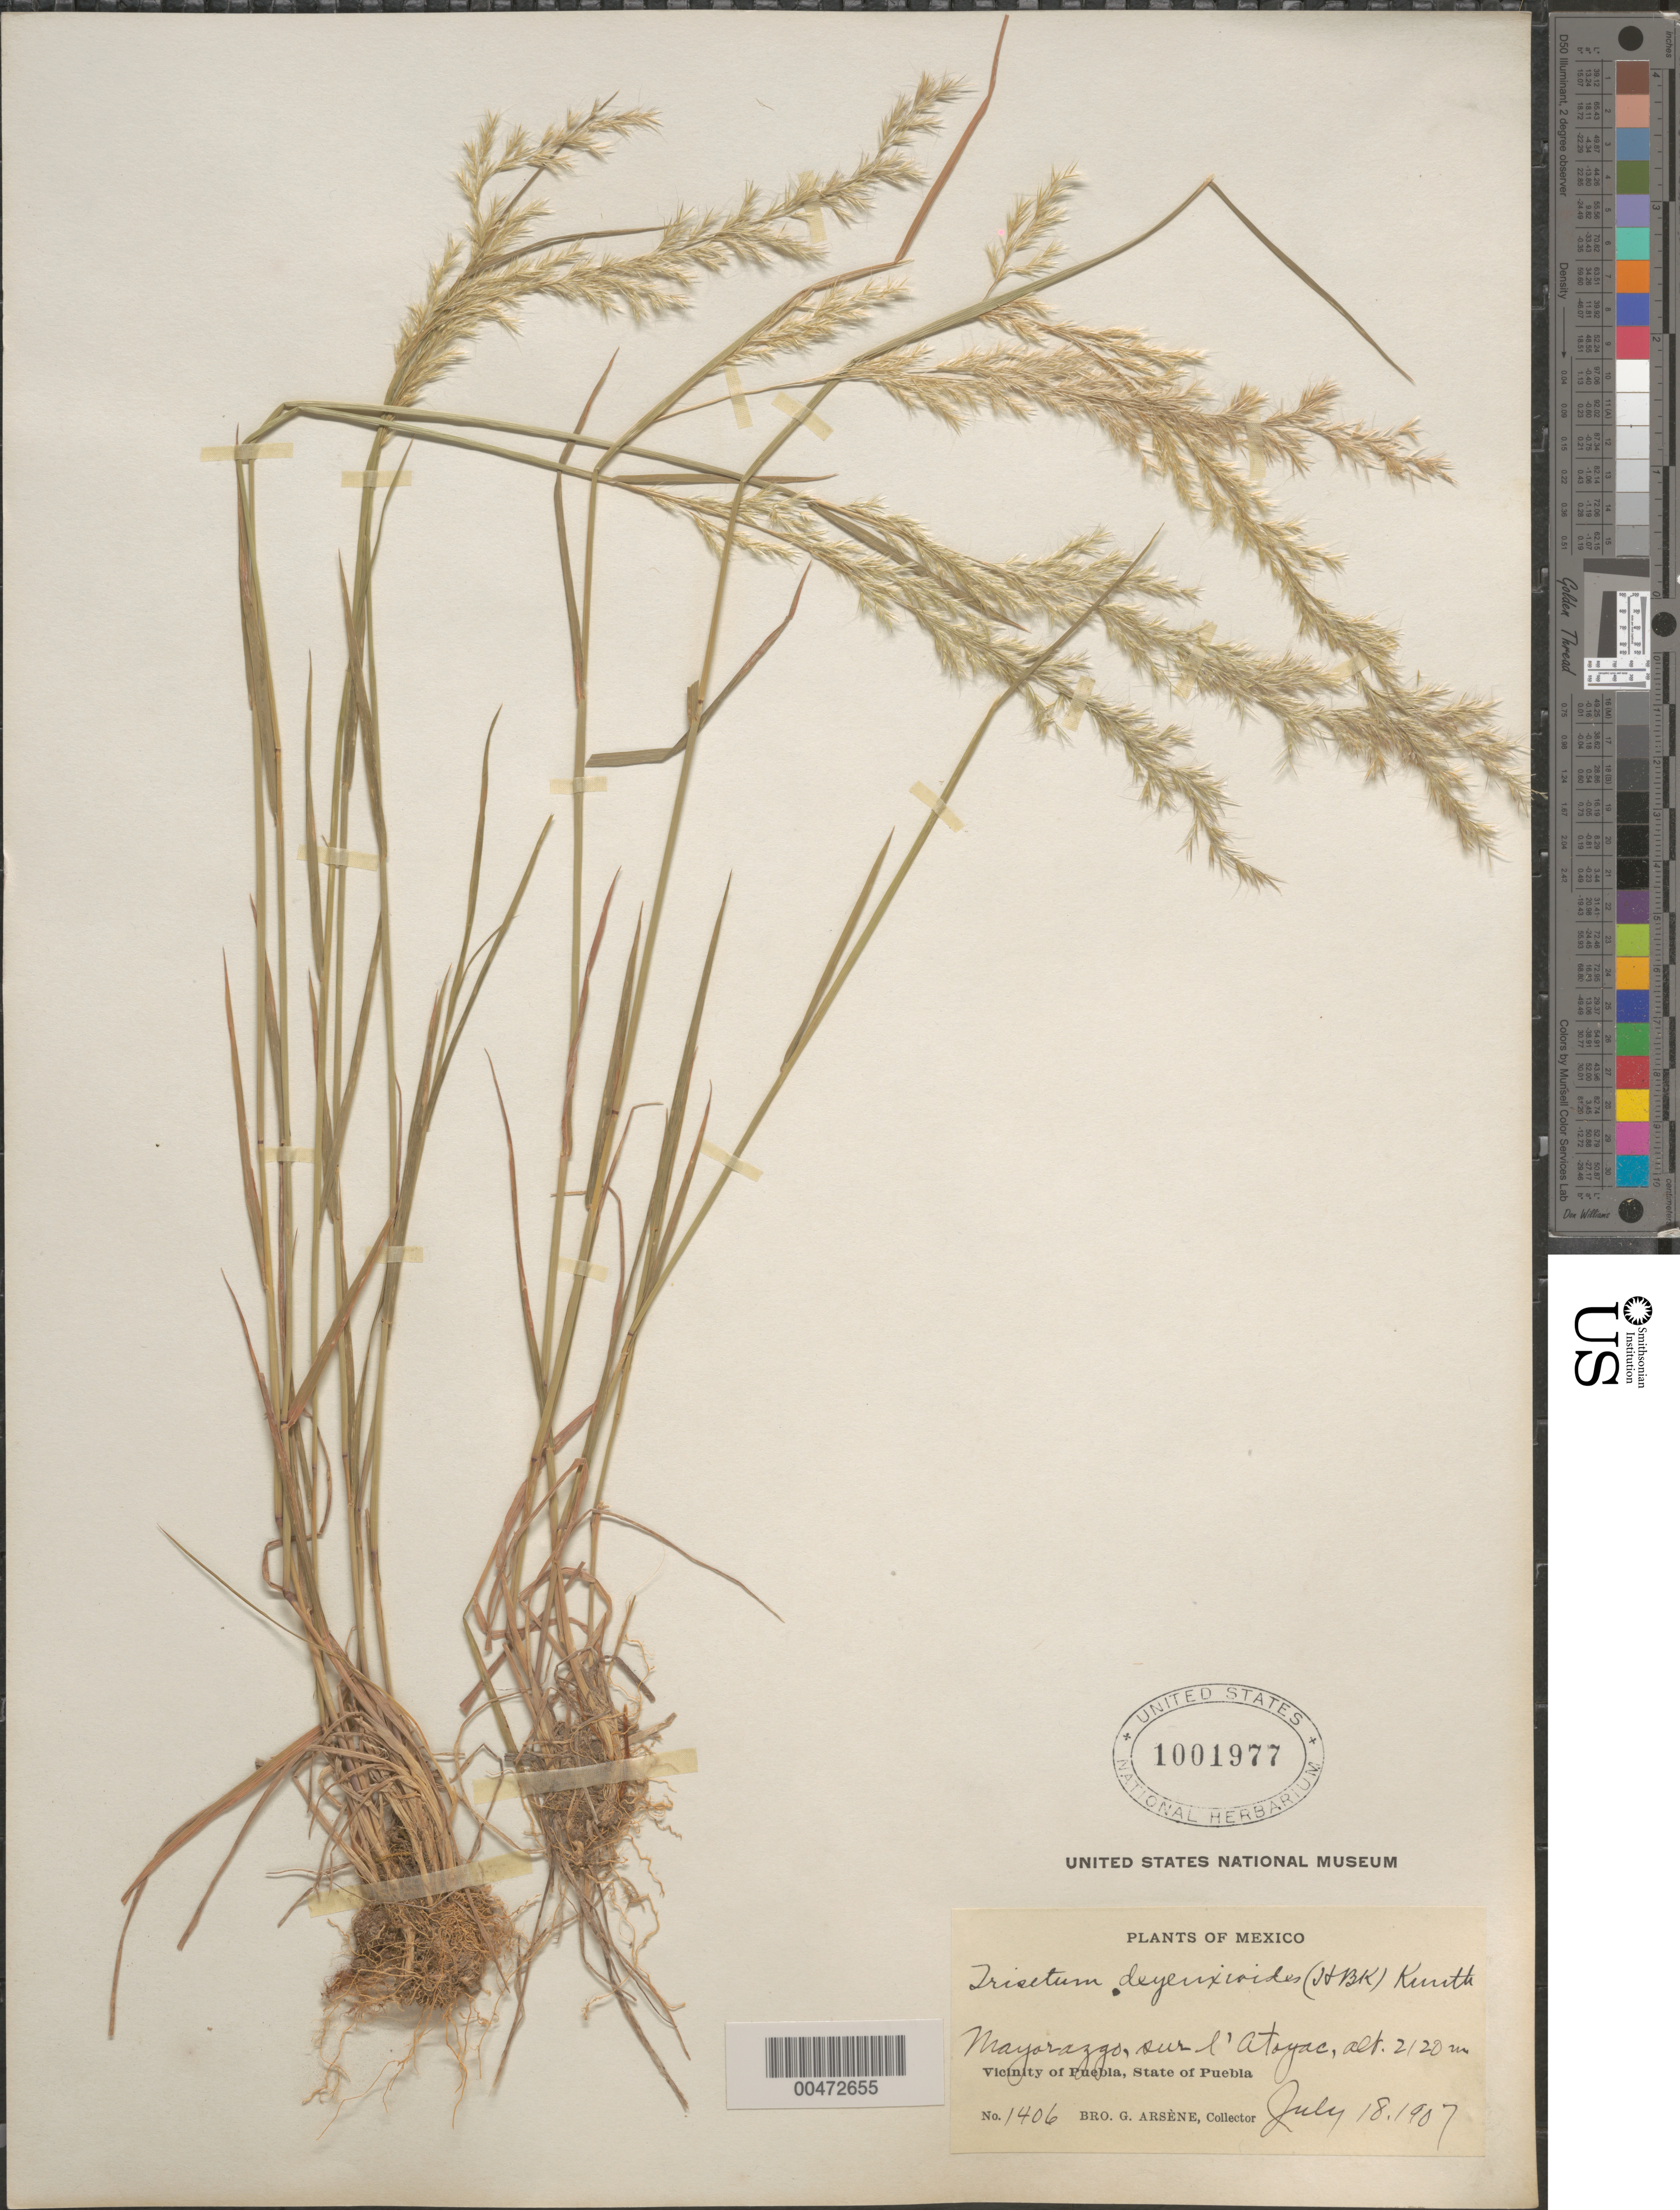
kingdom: Plantae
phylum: Tracheophyta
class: Liliopsida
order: Poales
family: Poaceae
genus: Trisetum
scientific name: Trisetum deyeuxioides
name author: (Kunth) Kunth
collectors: Bro. G. Arsène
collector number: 1406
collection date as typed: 18 Jul 1907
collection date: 1907-07-18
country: Mexico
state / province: Puebla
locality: Mayorazgo, S of Atoyac, vicinity of Puebla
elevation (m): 2120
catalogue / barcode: US 1001977